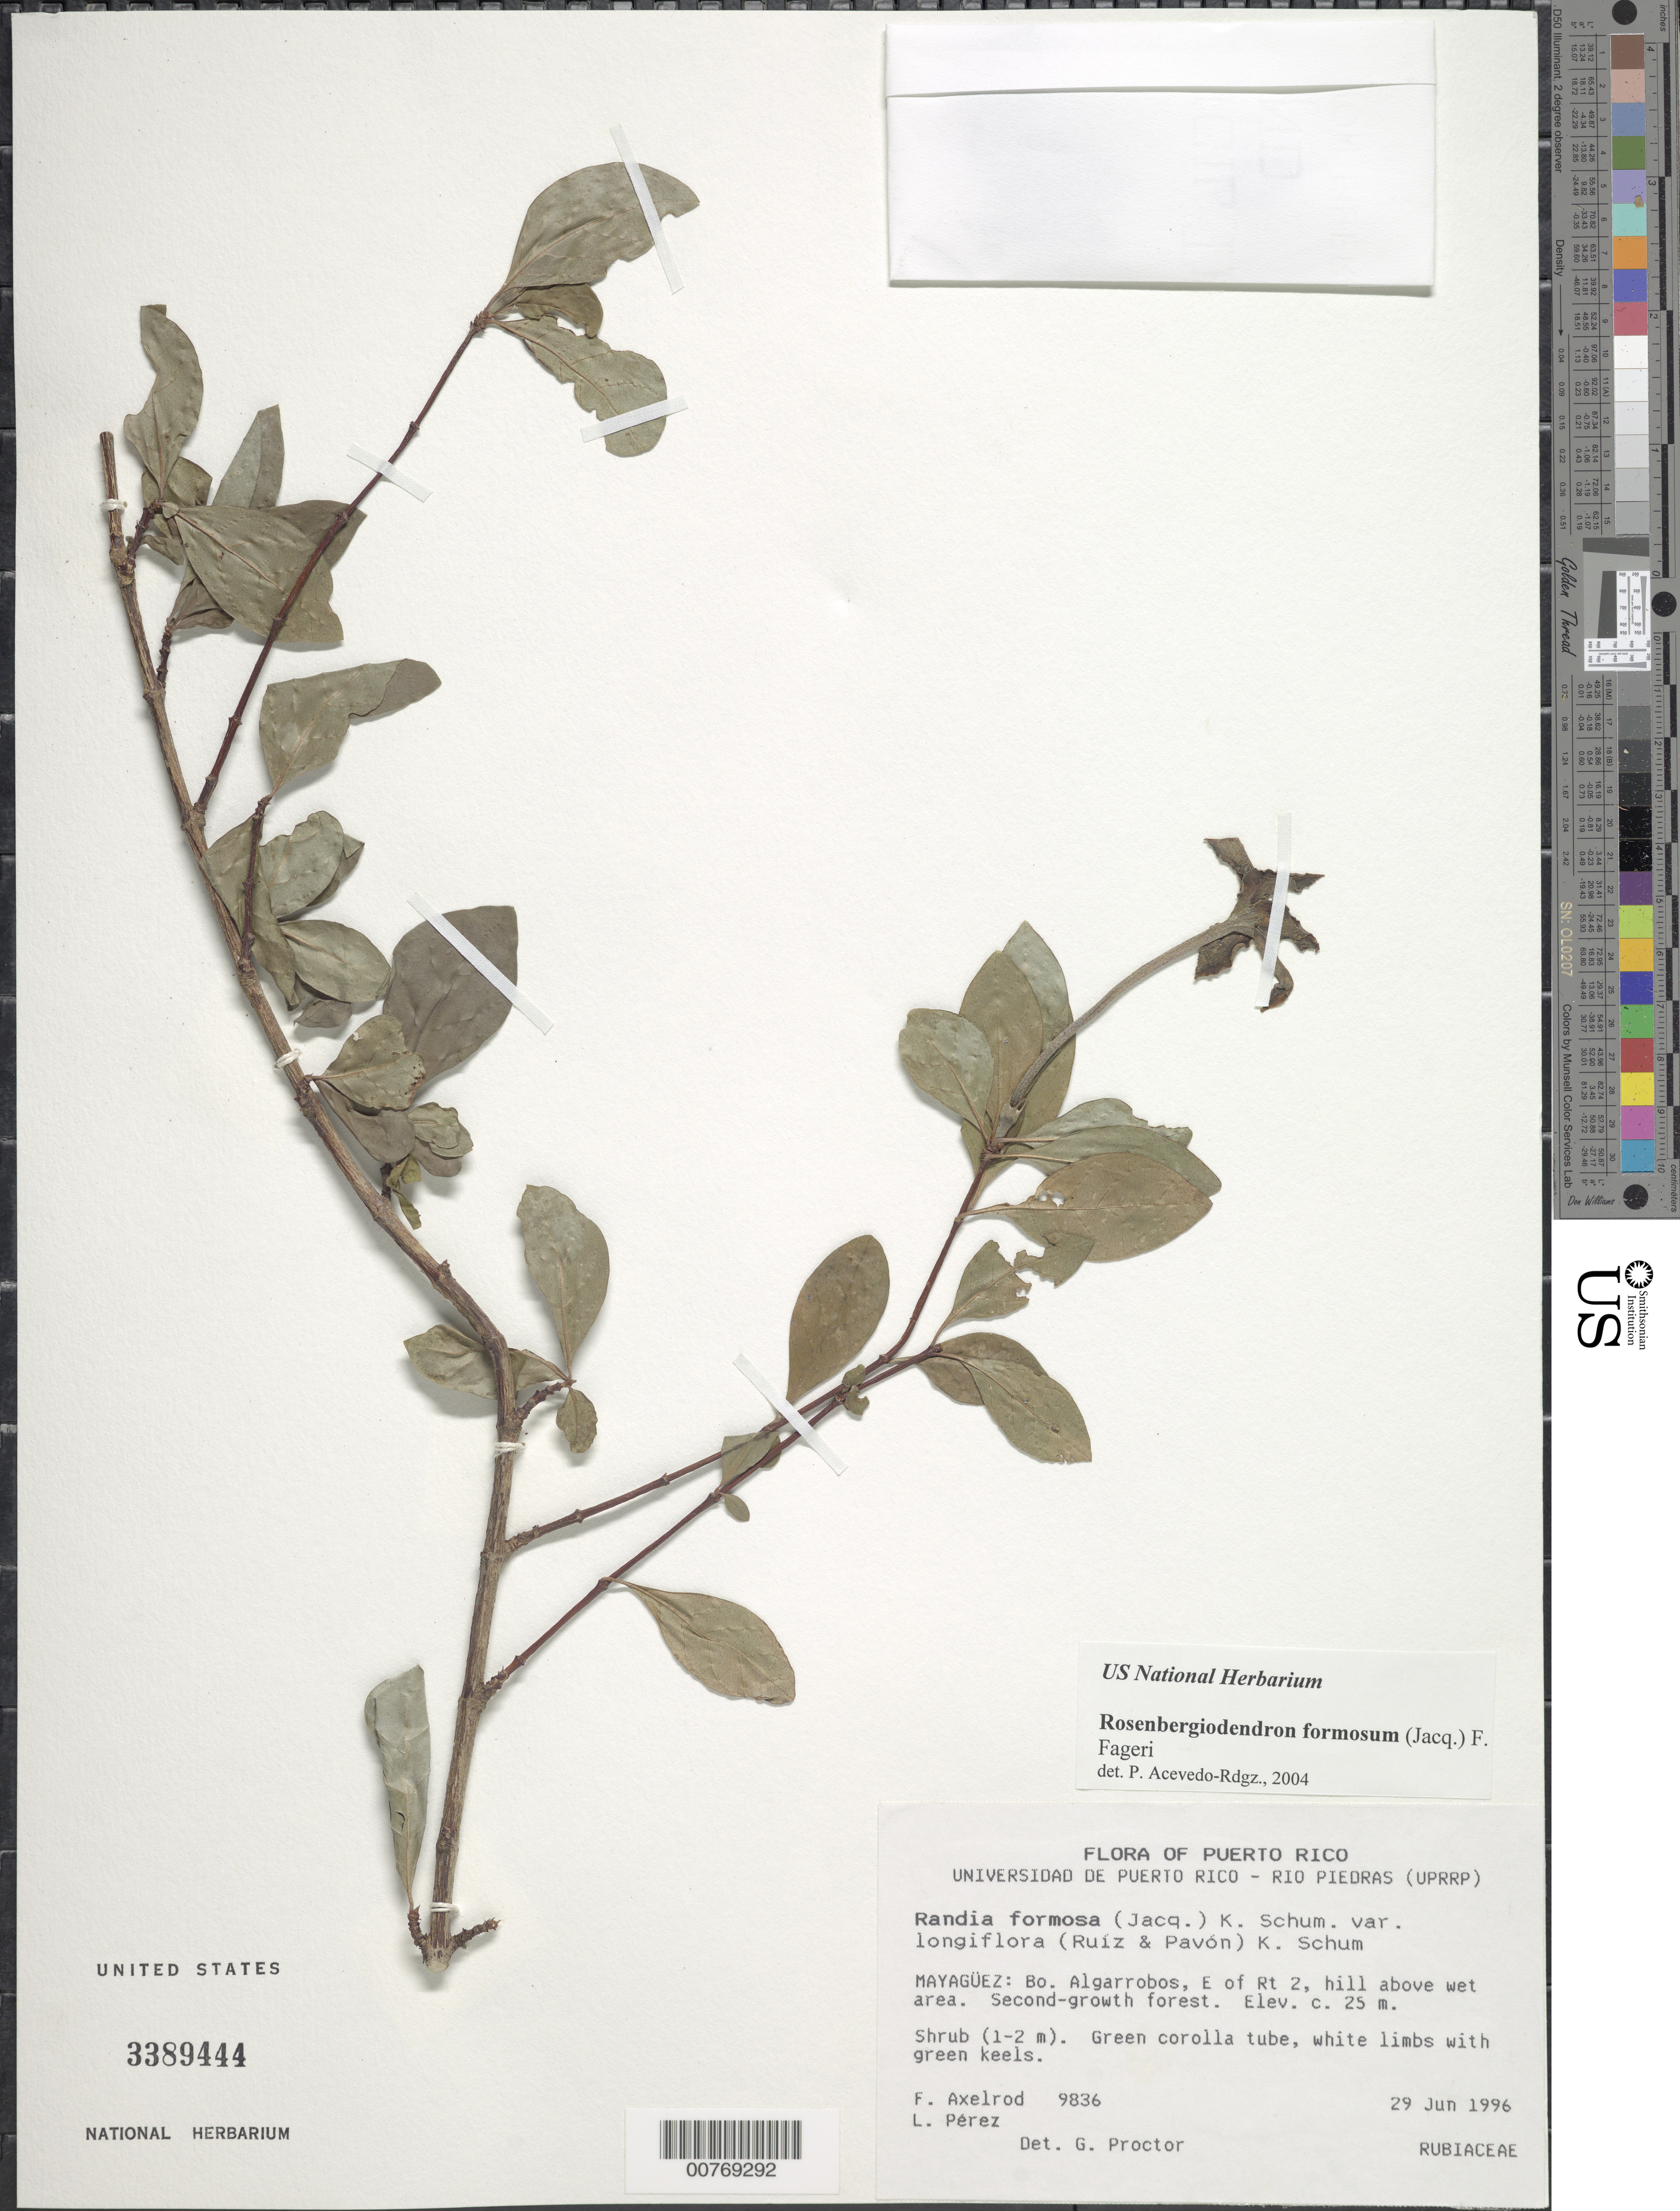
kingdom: Plantae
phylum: Tracheophyta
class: Magnoliopsida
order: Gentianales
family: Rubiaceae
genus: Rosenbergiodendron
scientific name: Rosenbergiodendron formosum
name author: (Jacq.) Fagerl.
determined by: Acevedo-Rodríguez, P., (BOT), Smithsonian Institution - National Museum of Natural History (UNITED STATES)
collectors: F. S. Axelrod & L. Pérez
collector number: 9836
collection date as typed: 29 Jun 1996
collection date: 1996-06-29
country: Puerto Rico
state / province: Mayagüez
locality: Mayagüez: Bo. Algarrobos, E of Rt.2, hill above wet area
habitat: Second-growth forest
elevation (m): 25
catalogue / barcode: US 3389444